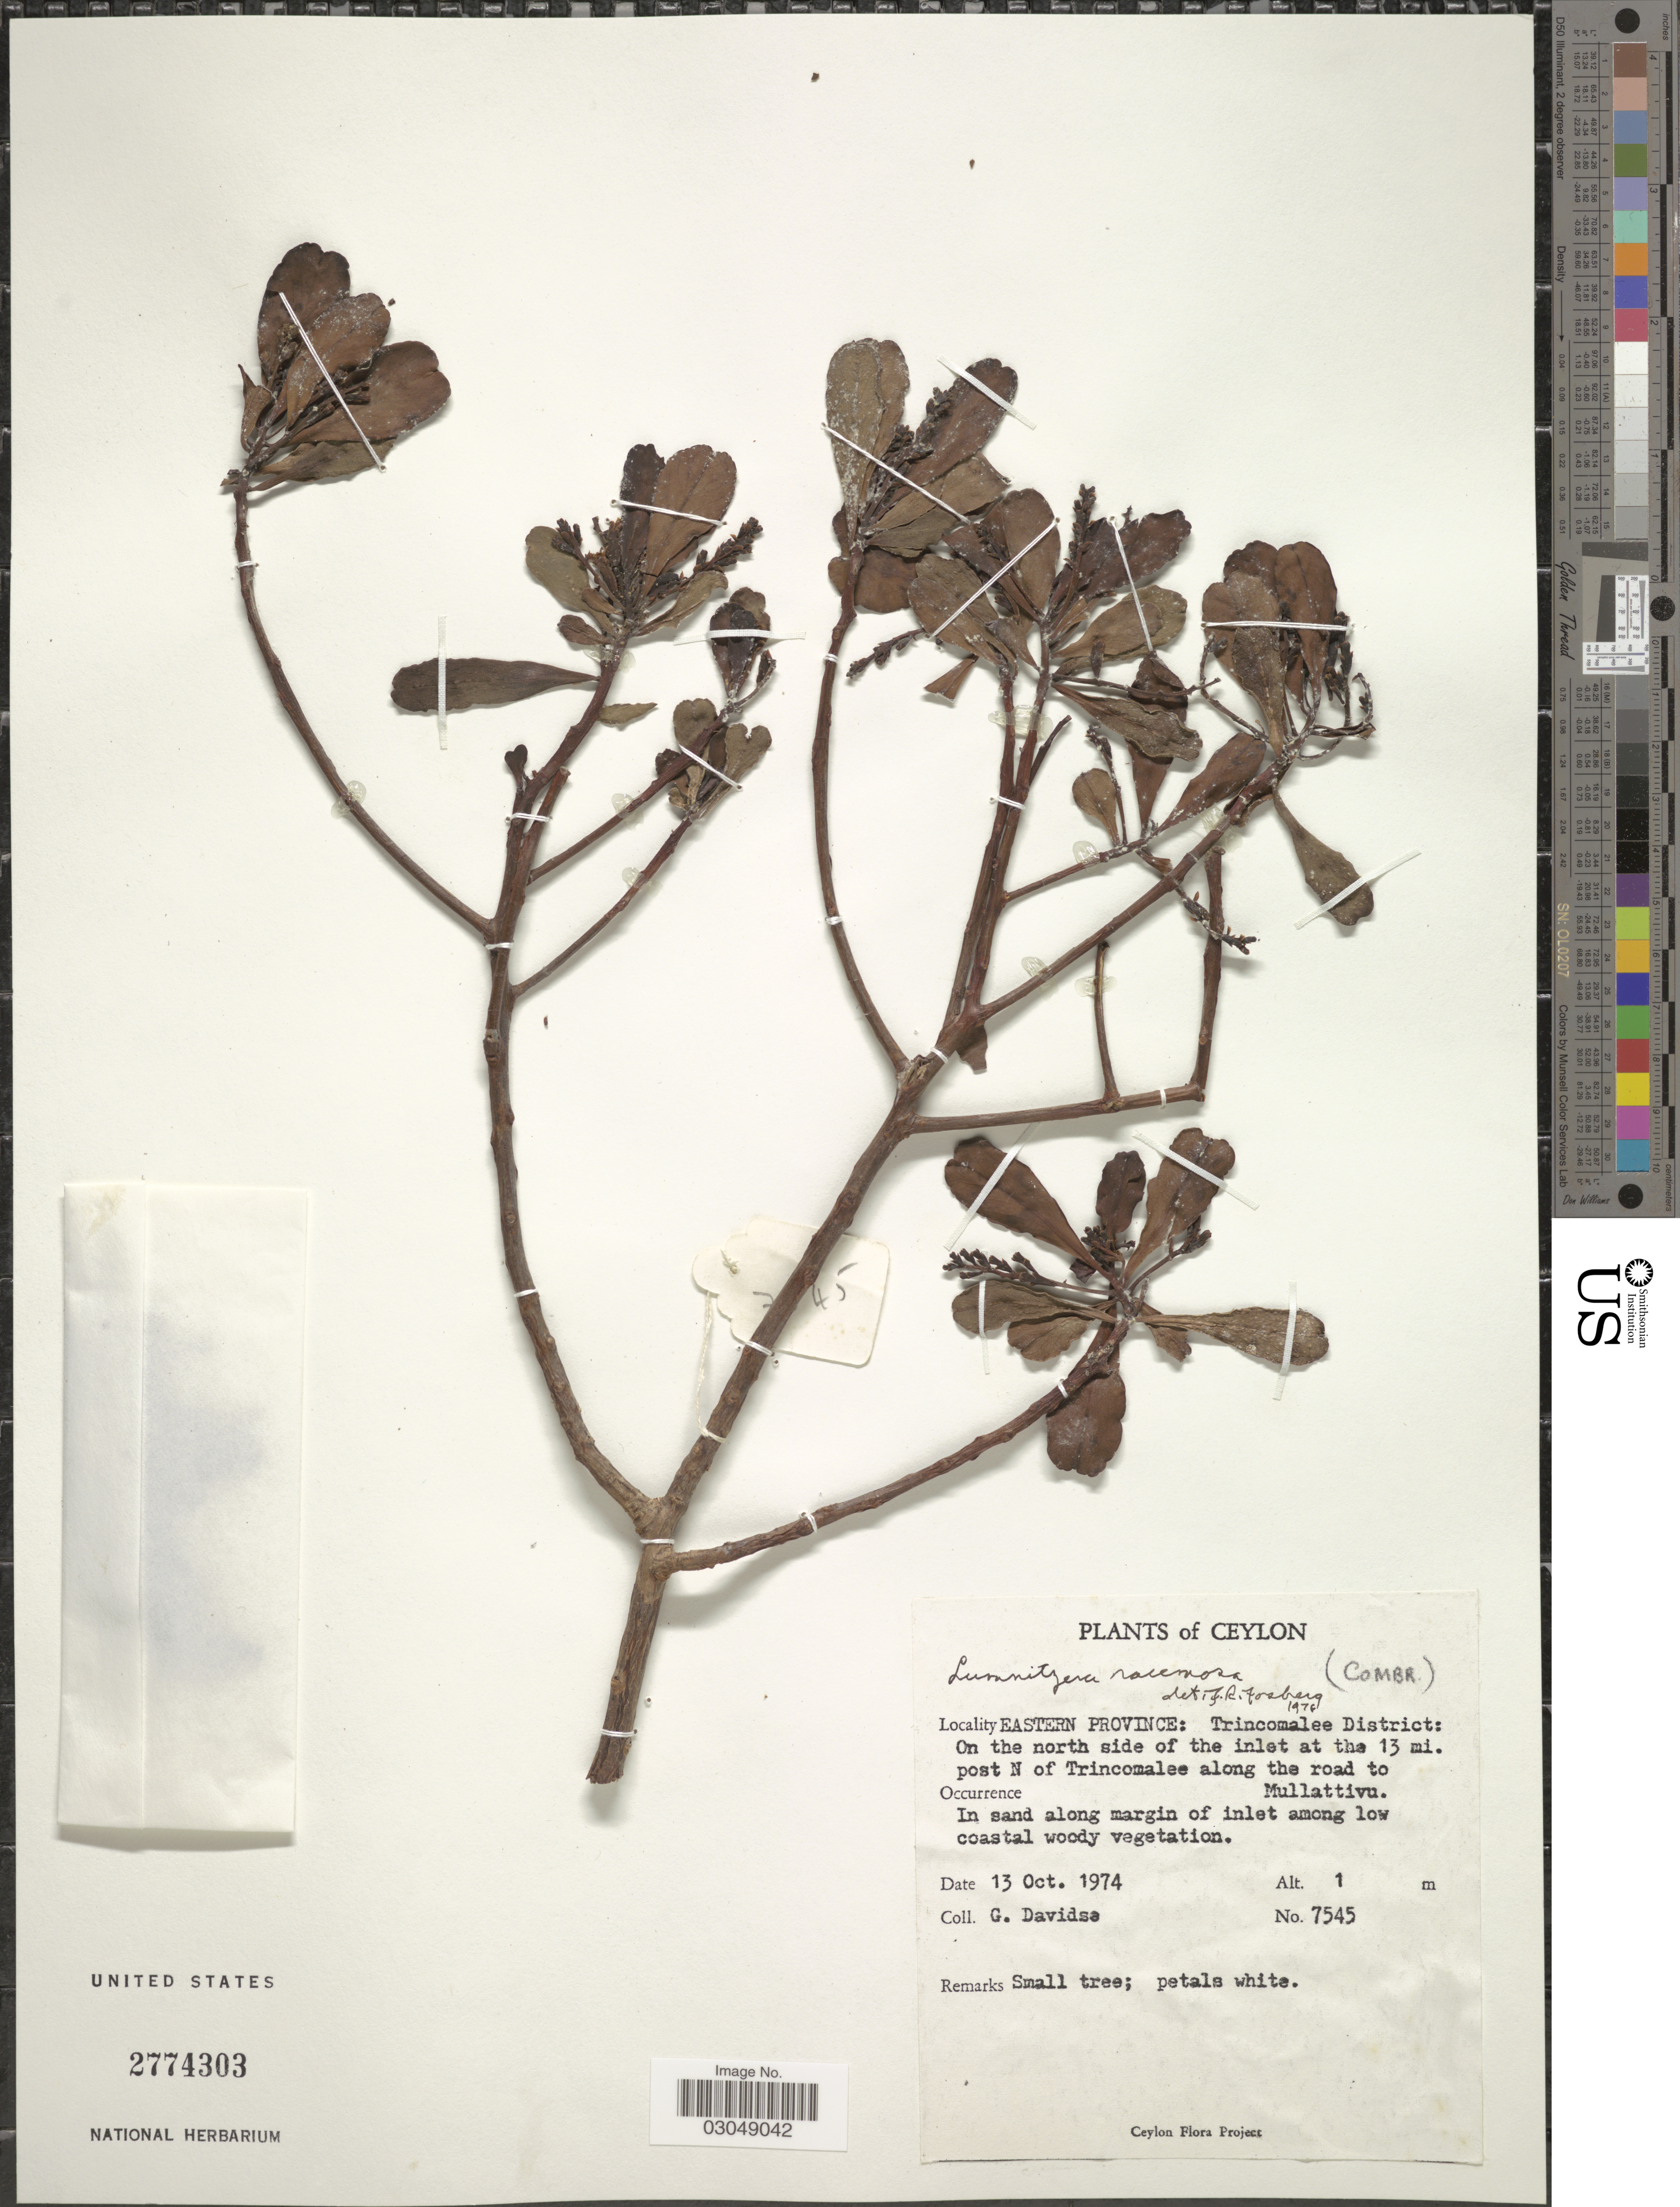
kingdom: Plantae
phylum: Tracheophyta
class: Magnoliopsida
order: Myrtales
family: Combretaceae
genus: Lumnitzera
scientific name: Lumnitzera racemosa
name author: Willd.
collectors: G. Davidse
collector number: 7545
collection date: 1974-10-13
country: Sri Lanka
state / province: Eastern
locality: Ceylon. Trincomalee District: On the north side of the inlet at the 13 mi. post N of Trincomalee along the road to Mullattivu.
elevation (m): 1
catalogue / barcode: US 2774303